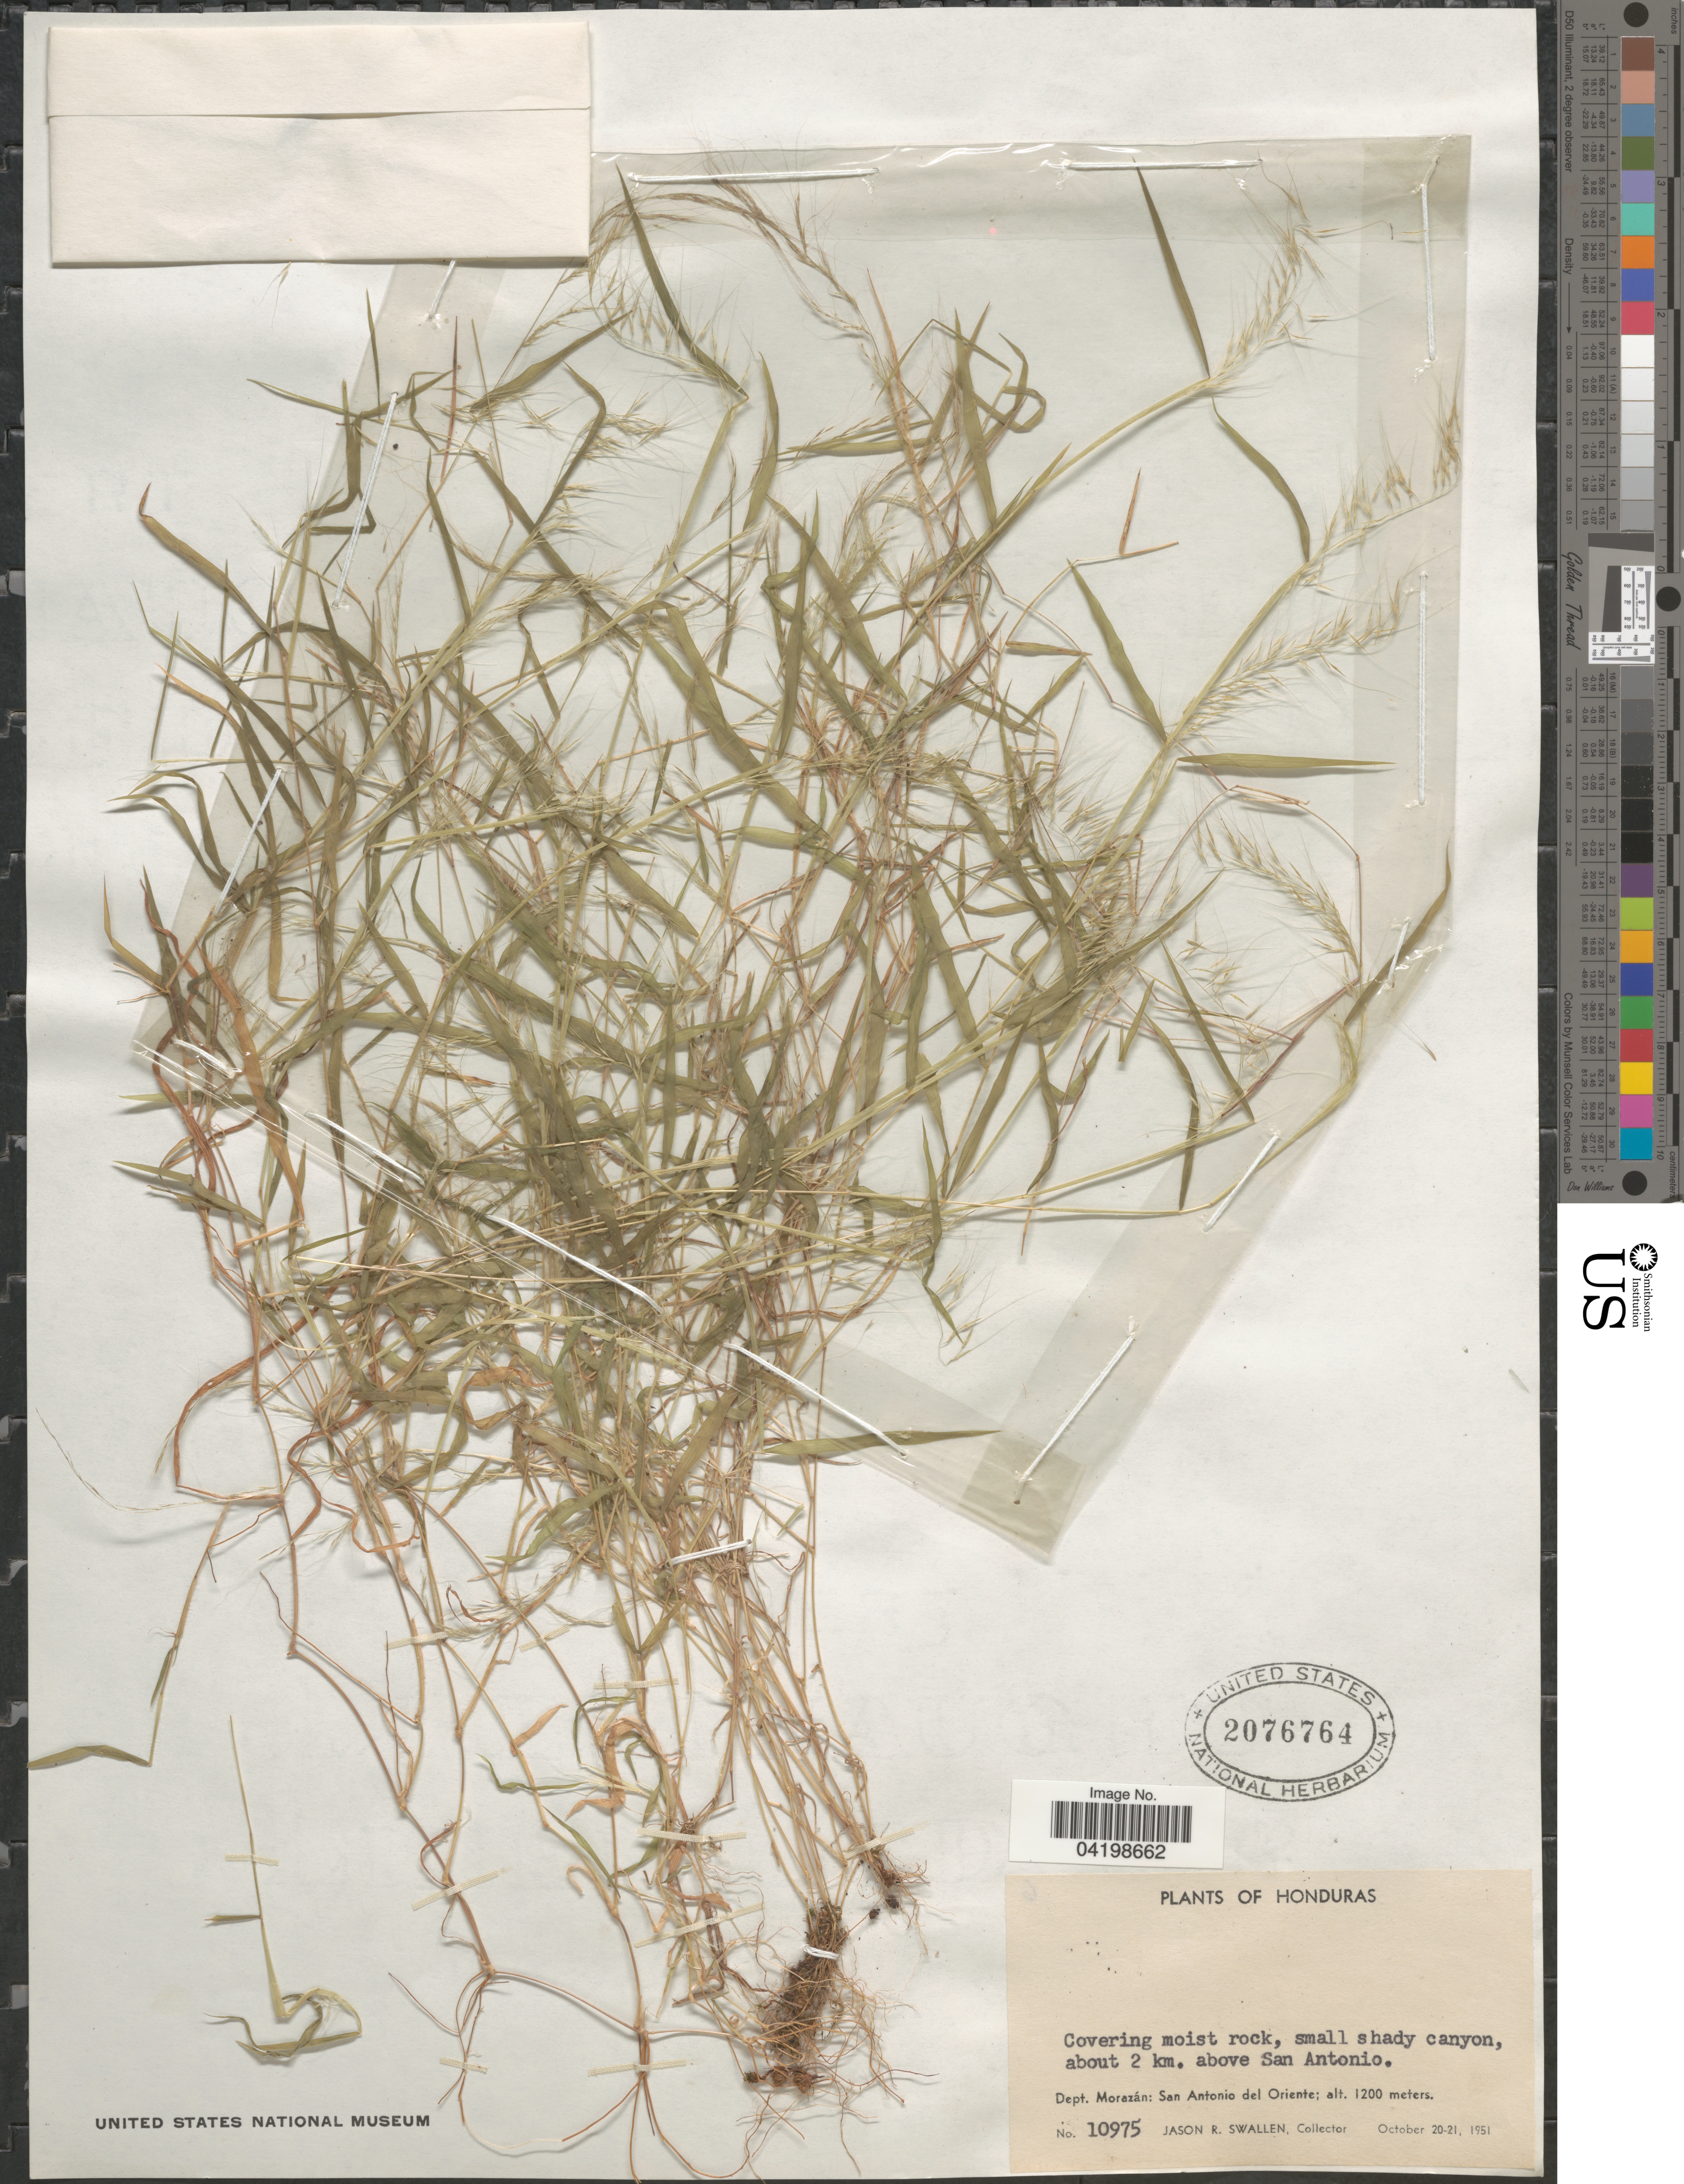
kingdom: Plantae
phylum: Tracheophyta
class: Liliopsida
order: Poales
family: Poaceae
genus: Muhlenbergia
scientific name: Muhlenbergia diversiglumis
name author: Trin.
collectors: J. R. Swallen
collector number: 10975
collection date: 1951-10-20/1951-10-21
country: Honduras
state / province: Fco. Morazán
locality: About 2 km. above San Antonio. Dept. Morazán: San Antonio del Oriente.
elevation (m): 1200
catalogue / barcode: US 2076764